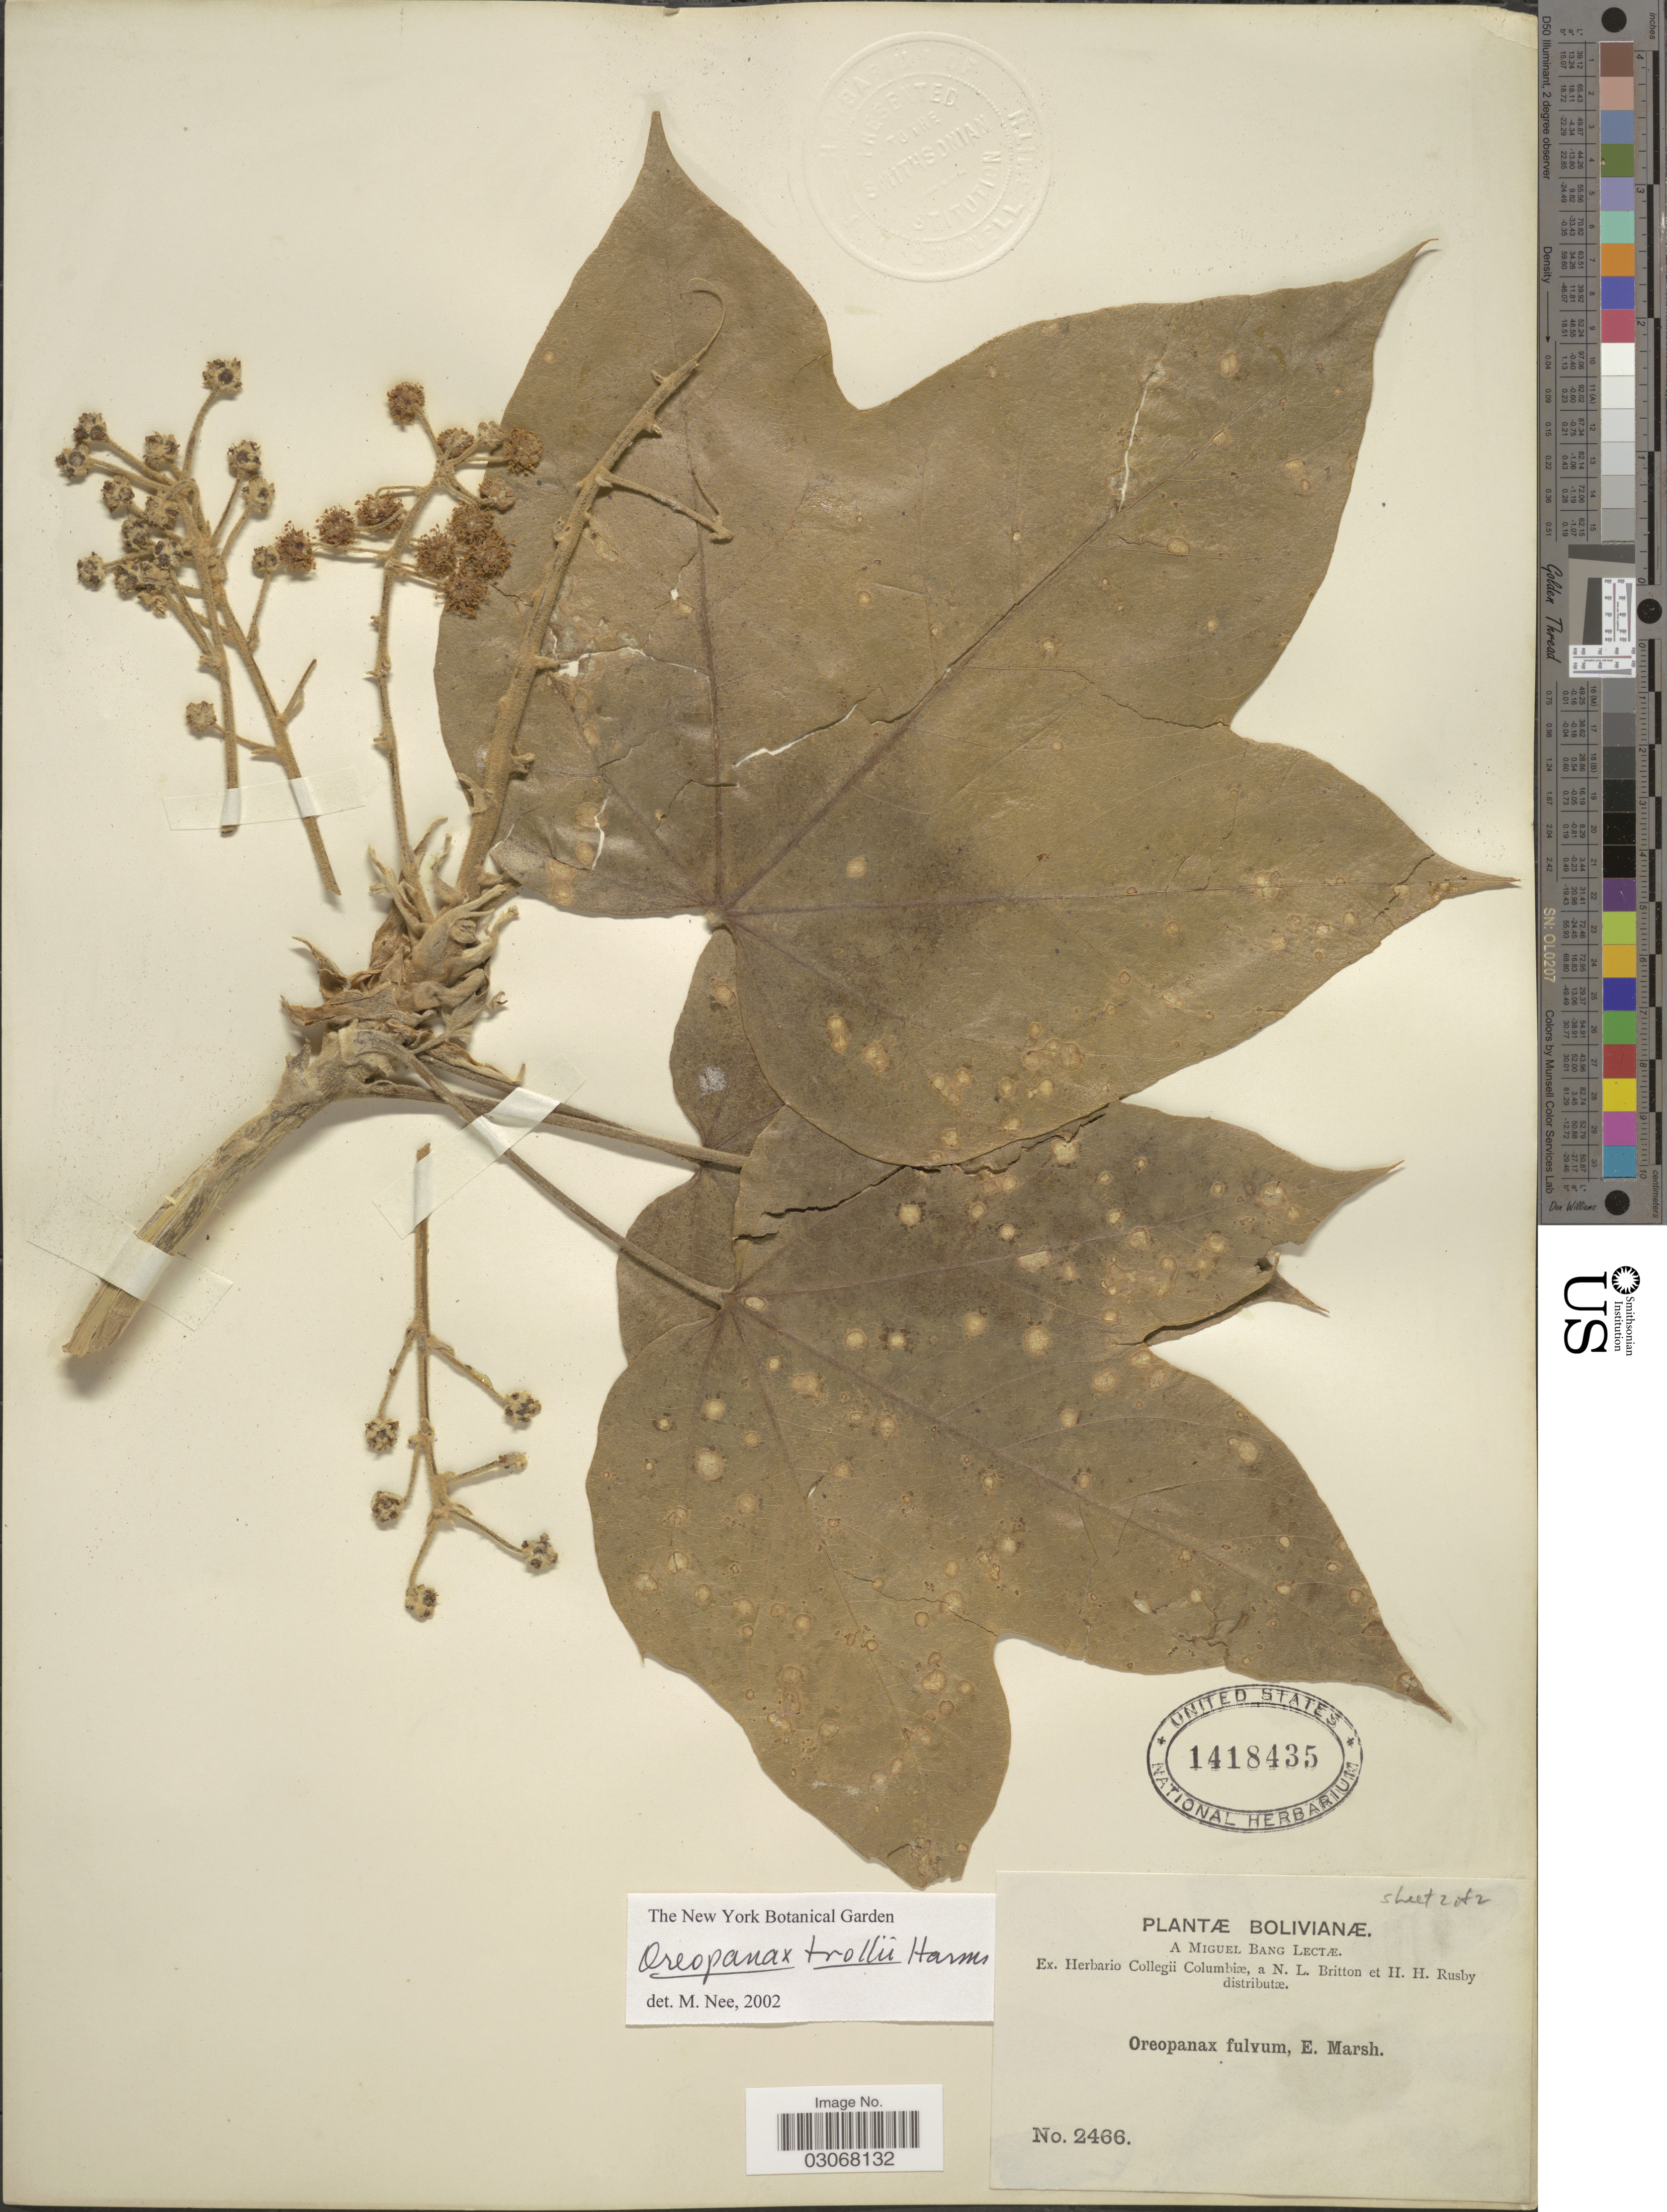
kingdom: Plantae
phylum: Tracheophyta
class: Magnoliopsida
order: Apiales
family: Araliaceae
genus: Oreopanax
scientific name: Oreopanax trollii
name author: Harms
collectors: M. Bang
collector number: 2466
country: Bolivia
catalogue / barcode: US 1418435